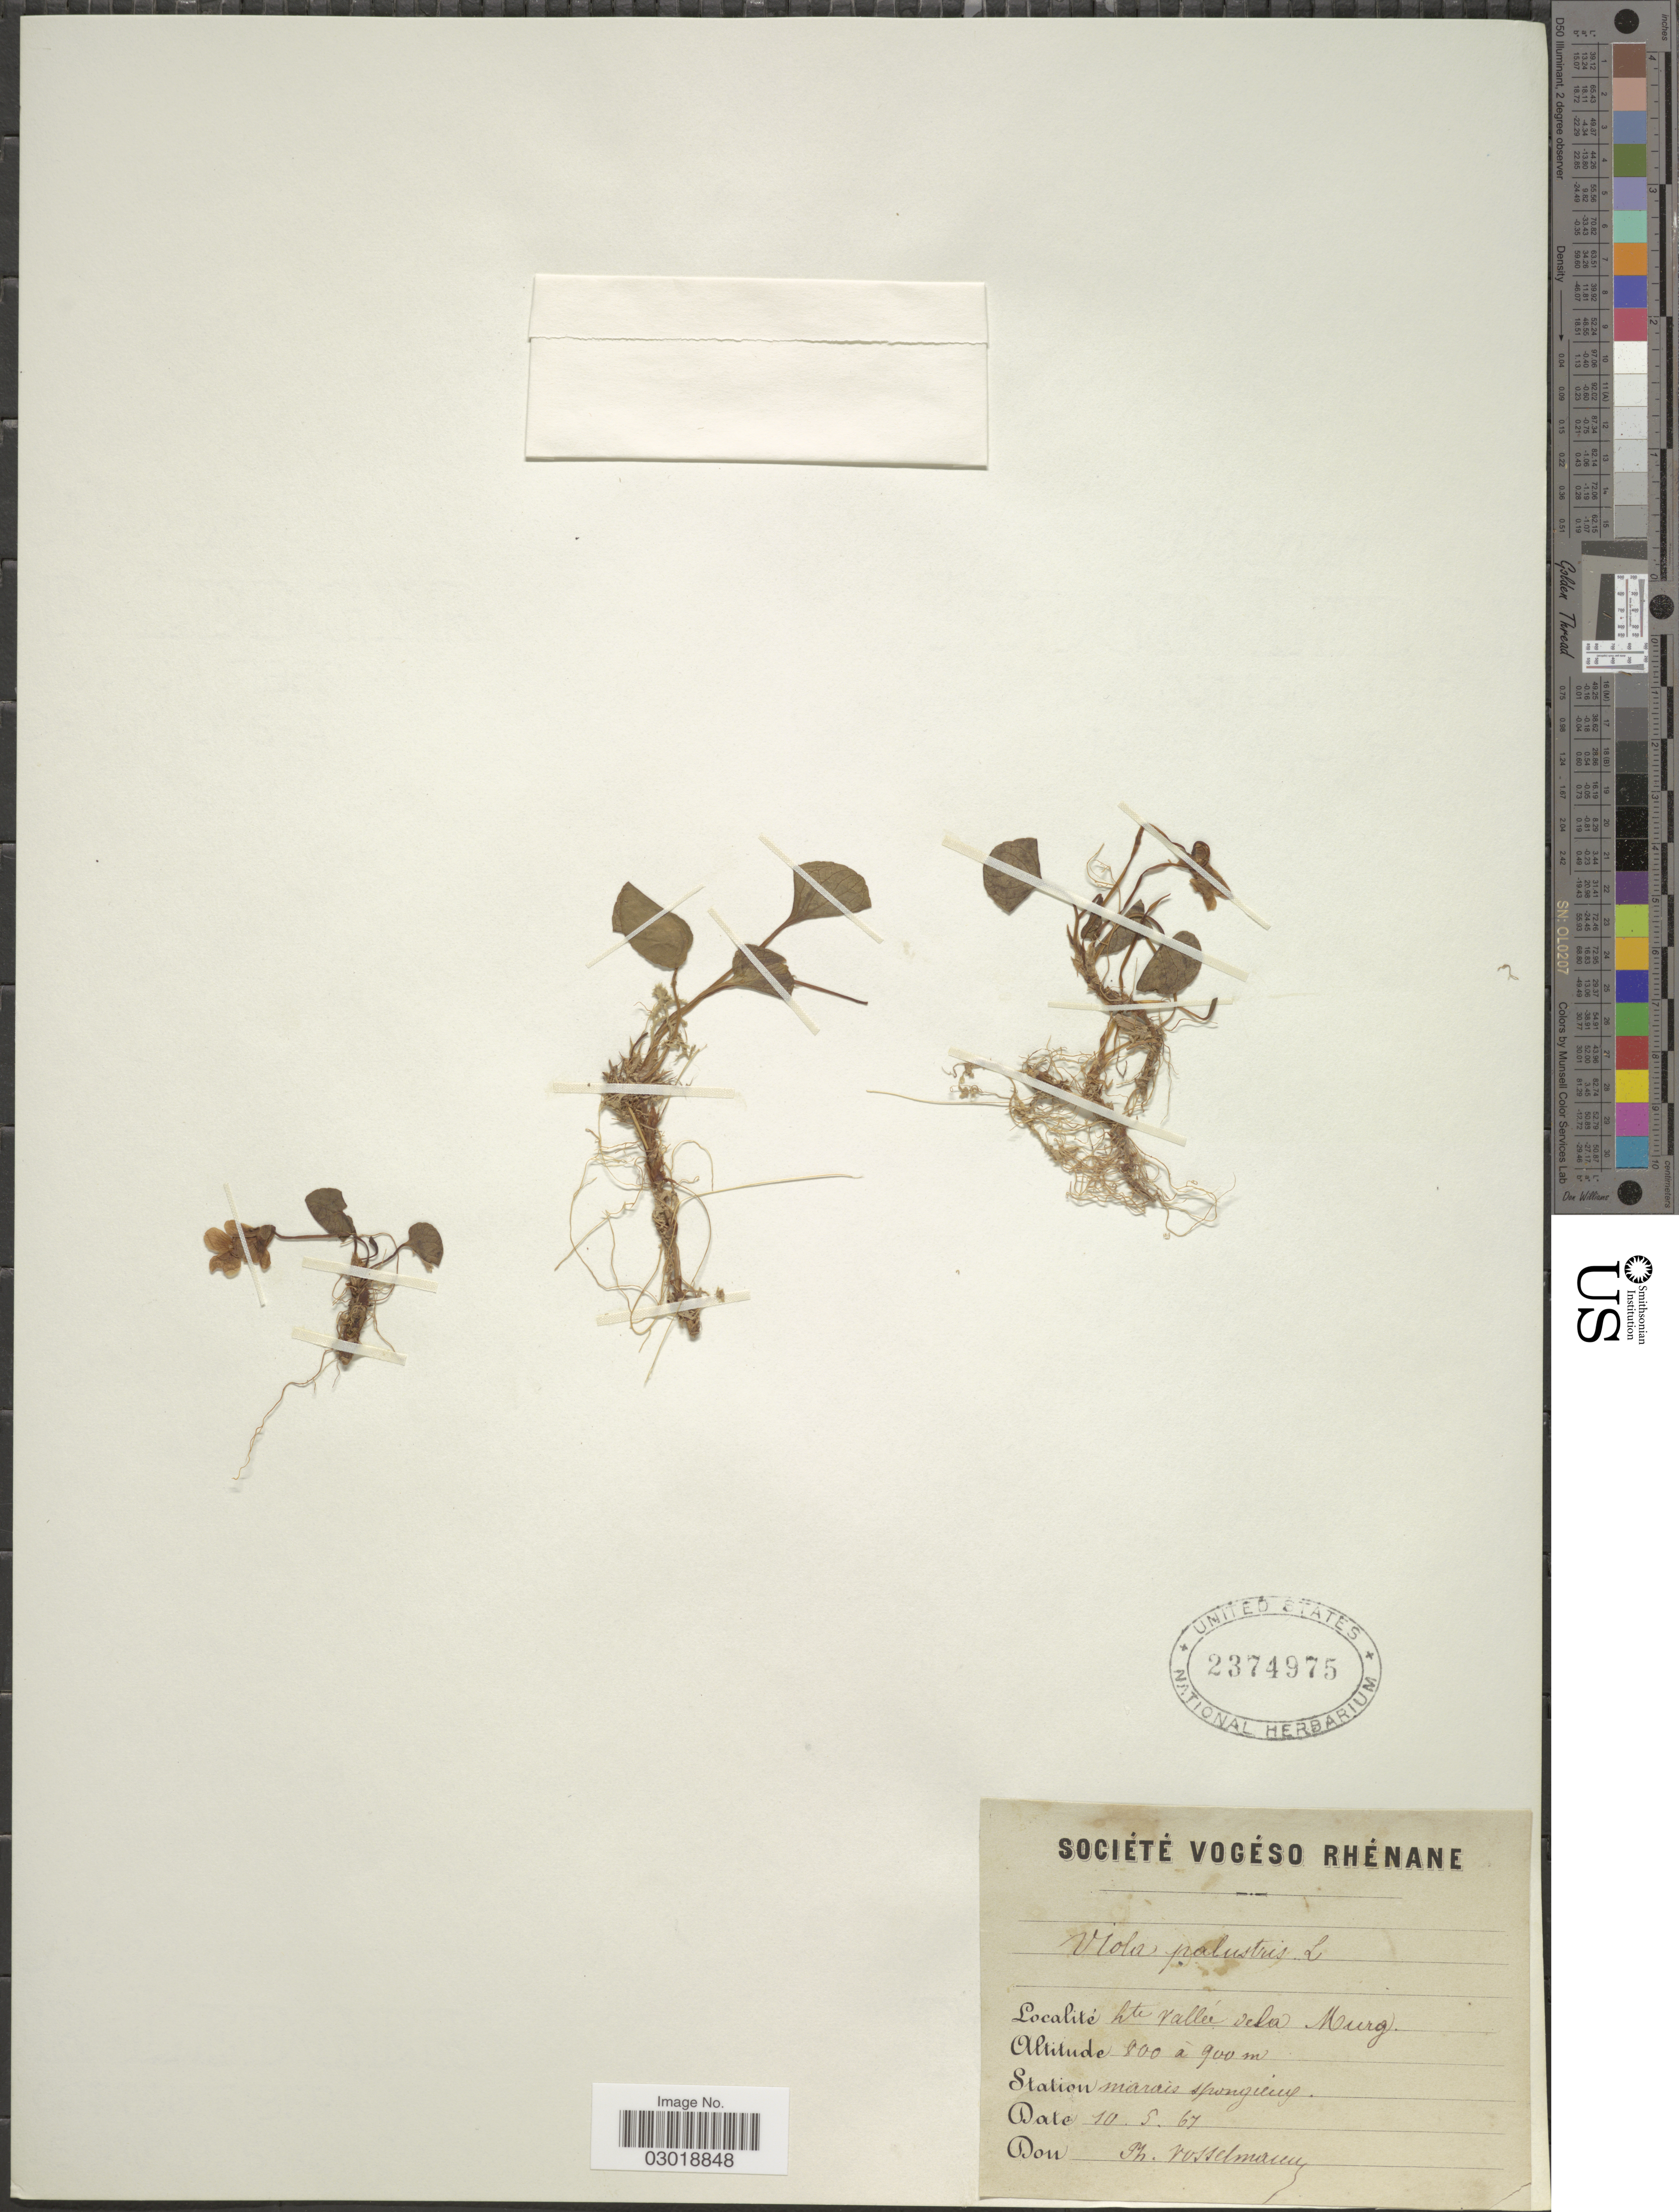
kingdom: Plantae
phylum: Tracheophyta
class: Magnoliopsida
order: Malpighiales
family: Violaceae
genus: Viola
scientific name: Viola palustris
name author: L.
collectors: P. Vosselmann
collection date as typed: Transcribed d/m/y: 10/5/67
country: Germany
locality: Hte Vallée de la Murg.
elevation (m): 800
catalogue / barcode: US 2374975